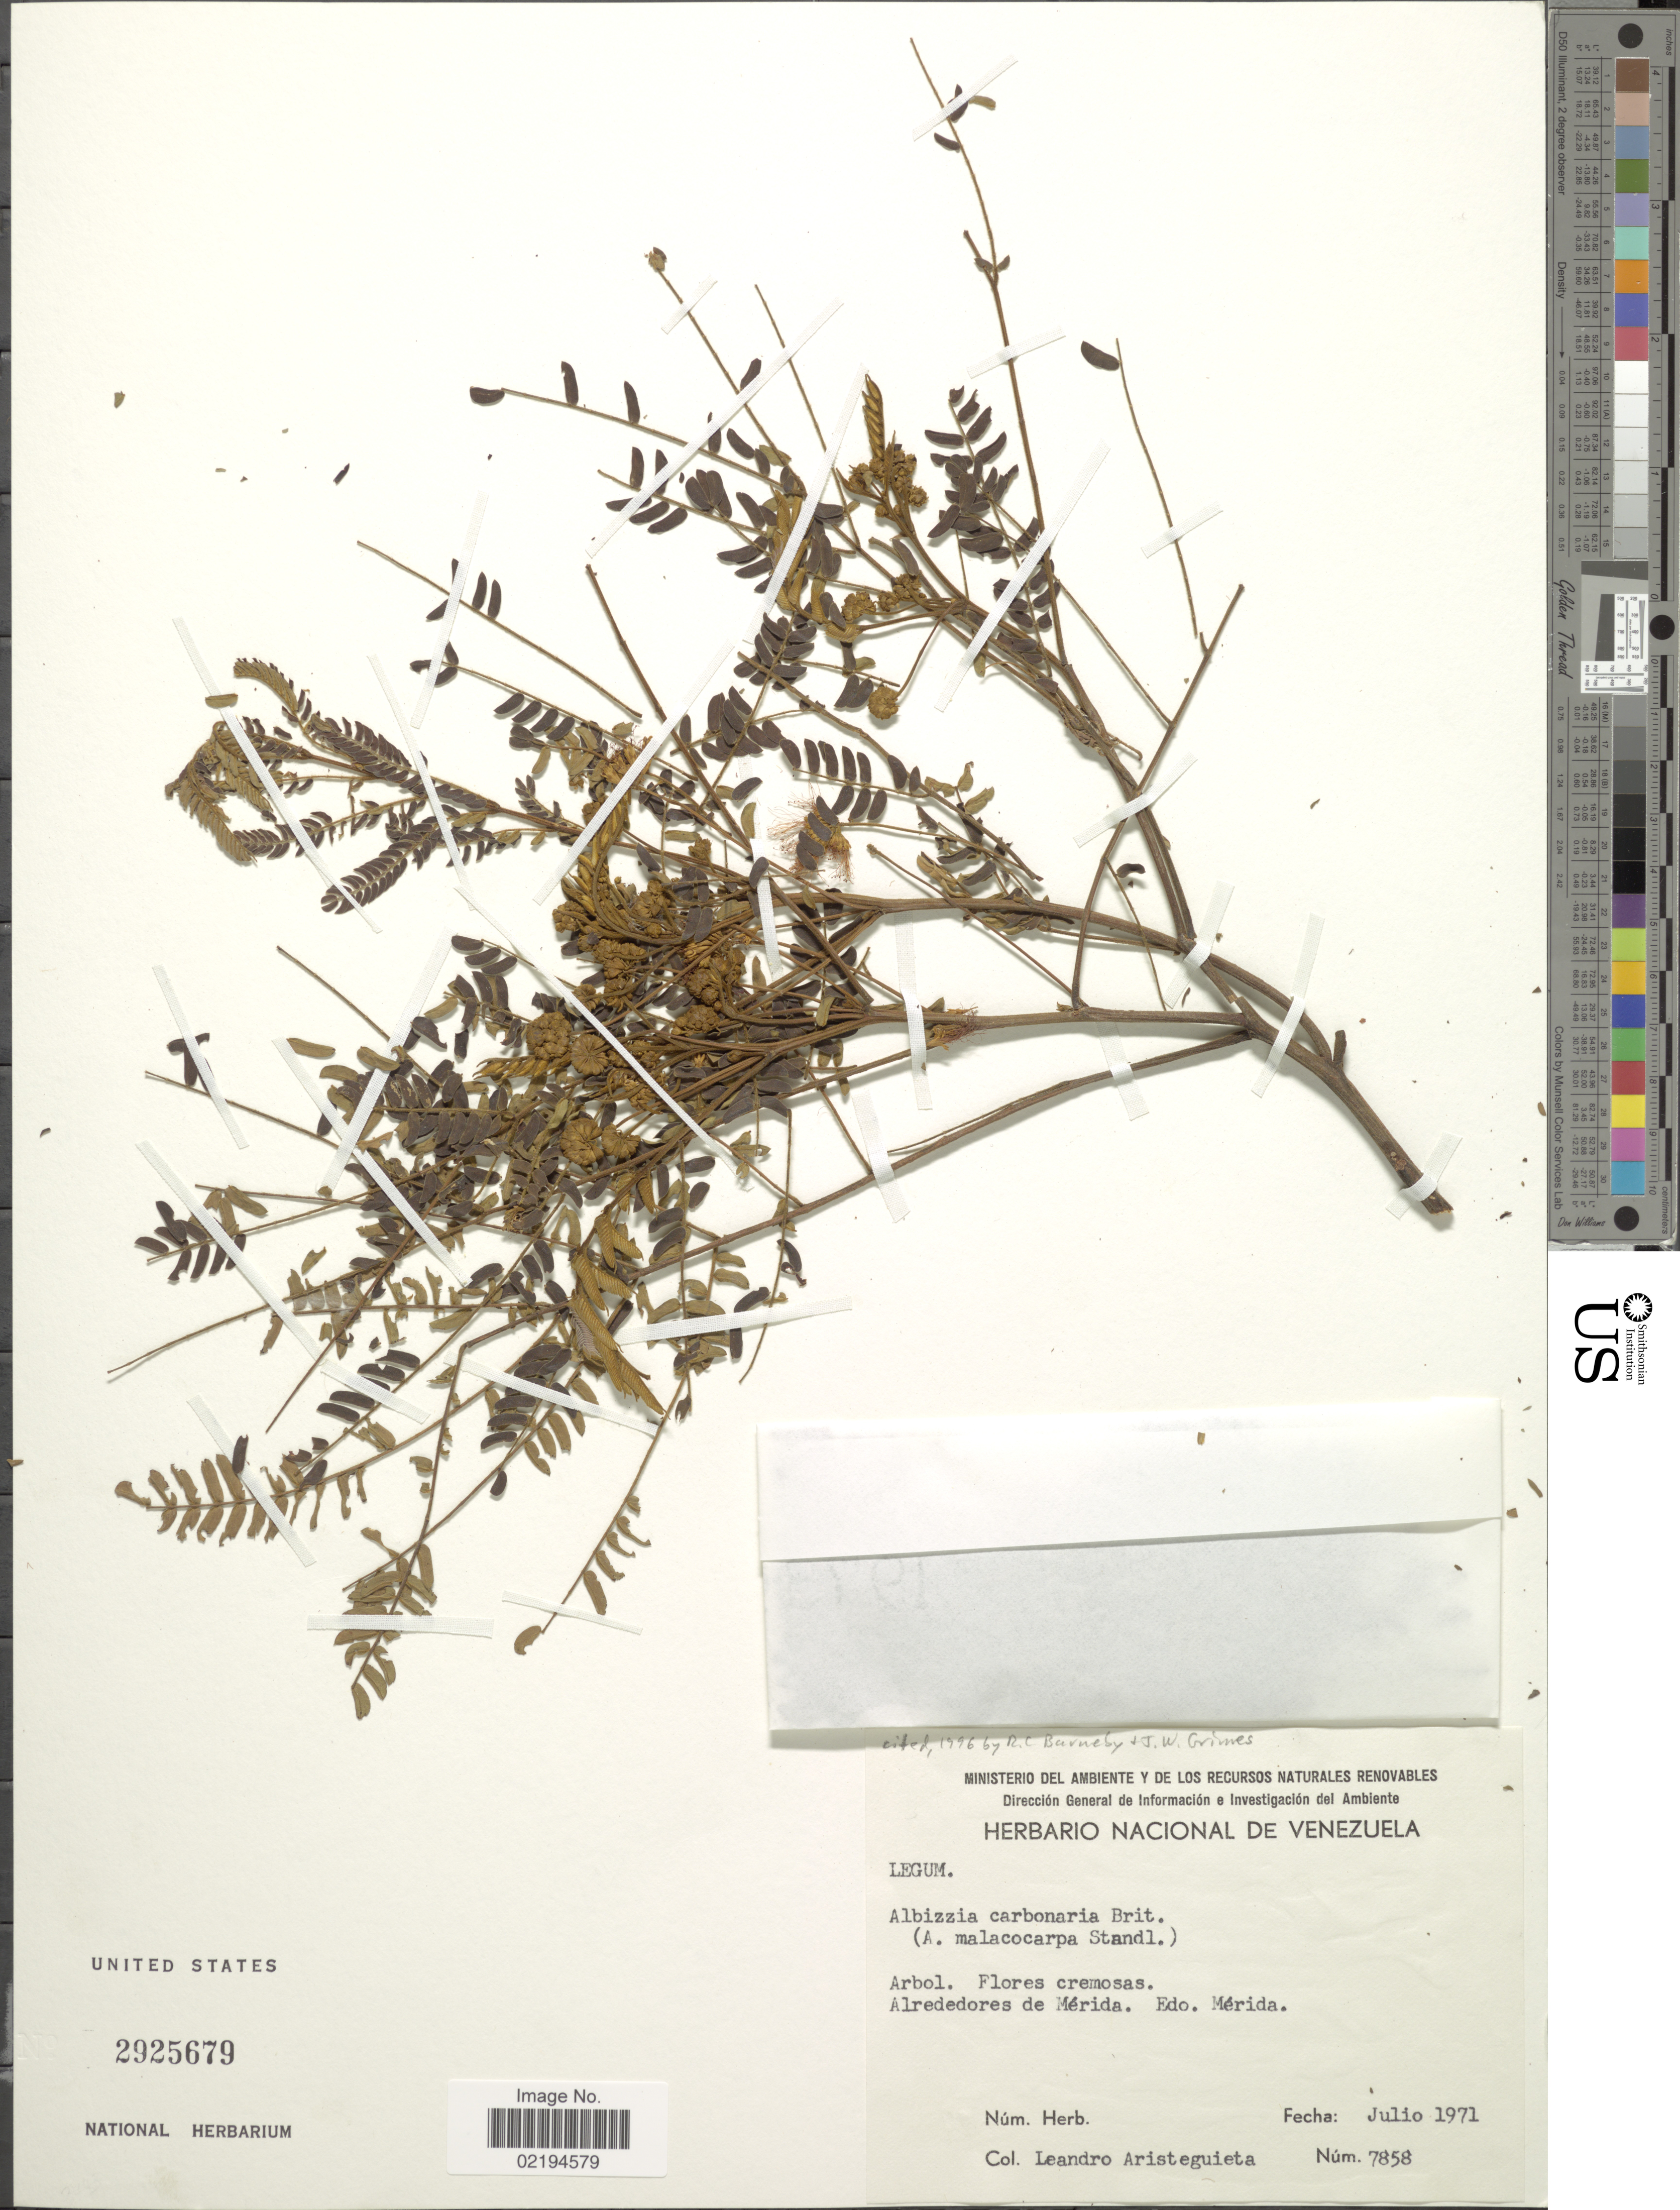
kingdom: Plantae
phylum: Tracheophyta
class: Magnoliopsida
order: Fabales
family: Fabaceae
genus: Pseudosamanea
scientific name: Pseudosamanea carbonaria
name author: (Britton) Koenen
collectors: L. Aristeguieta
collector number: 7858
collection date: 1971-07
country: Venezuela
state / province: Mérida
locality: Alrededores de Merida.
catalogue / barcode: US 2925679